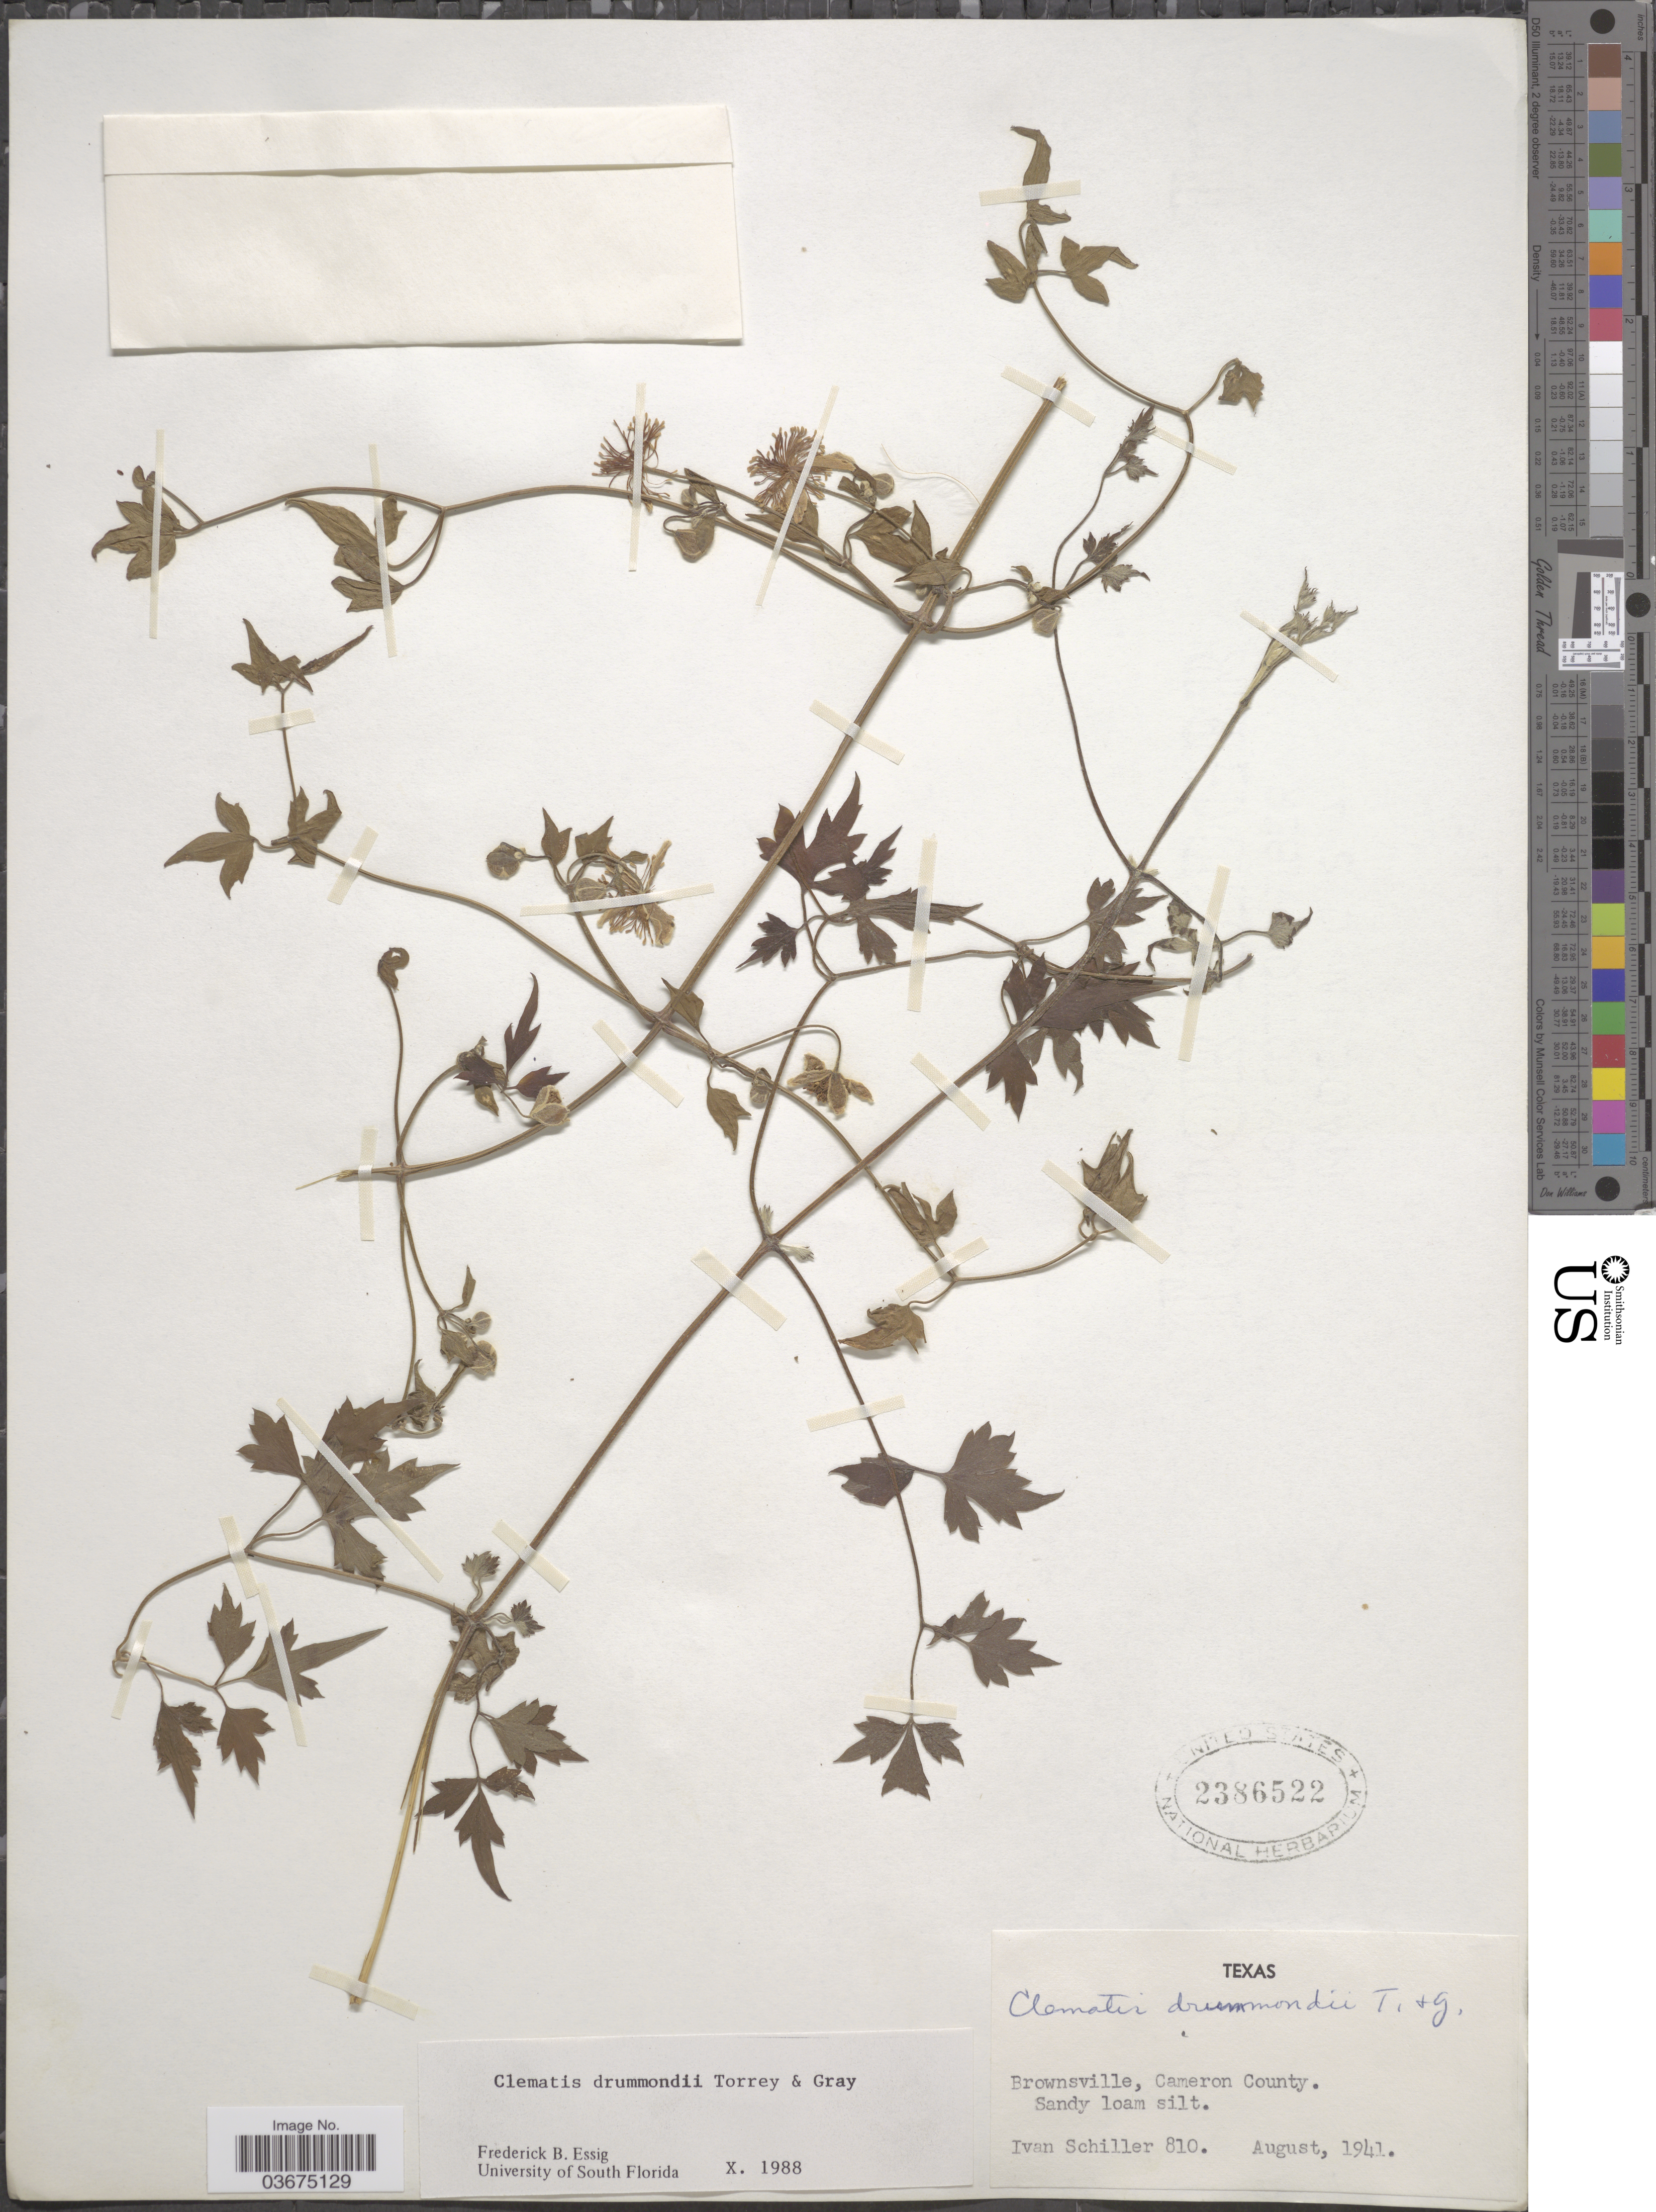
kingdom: Plantae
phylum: Tracheophyta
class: Magnoliopsida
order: Ranunculales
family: Ranunculaceae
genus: Clematis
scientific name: Clematis drummondii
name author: Torr. & A. Gray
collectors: I. Schiller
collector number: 810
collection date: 1941-08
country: United States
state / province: Texas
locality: Brownsville, Cameron County.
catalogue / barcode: US 2386522